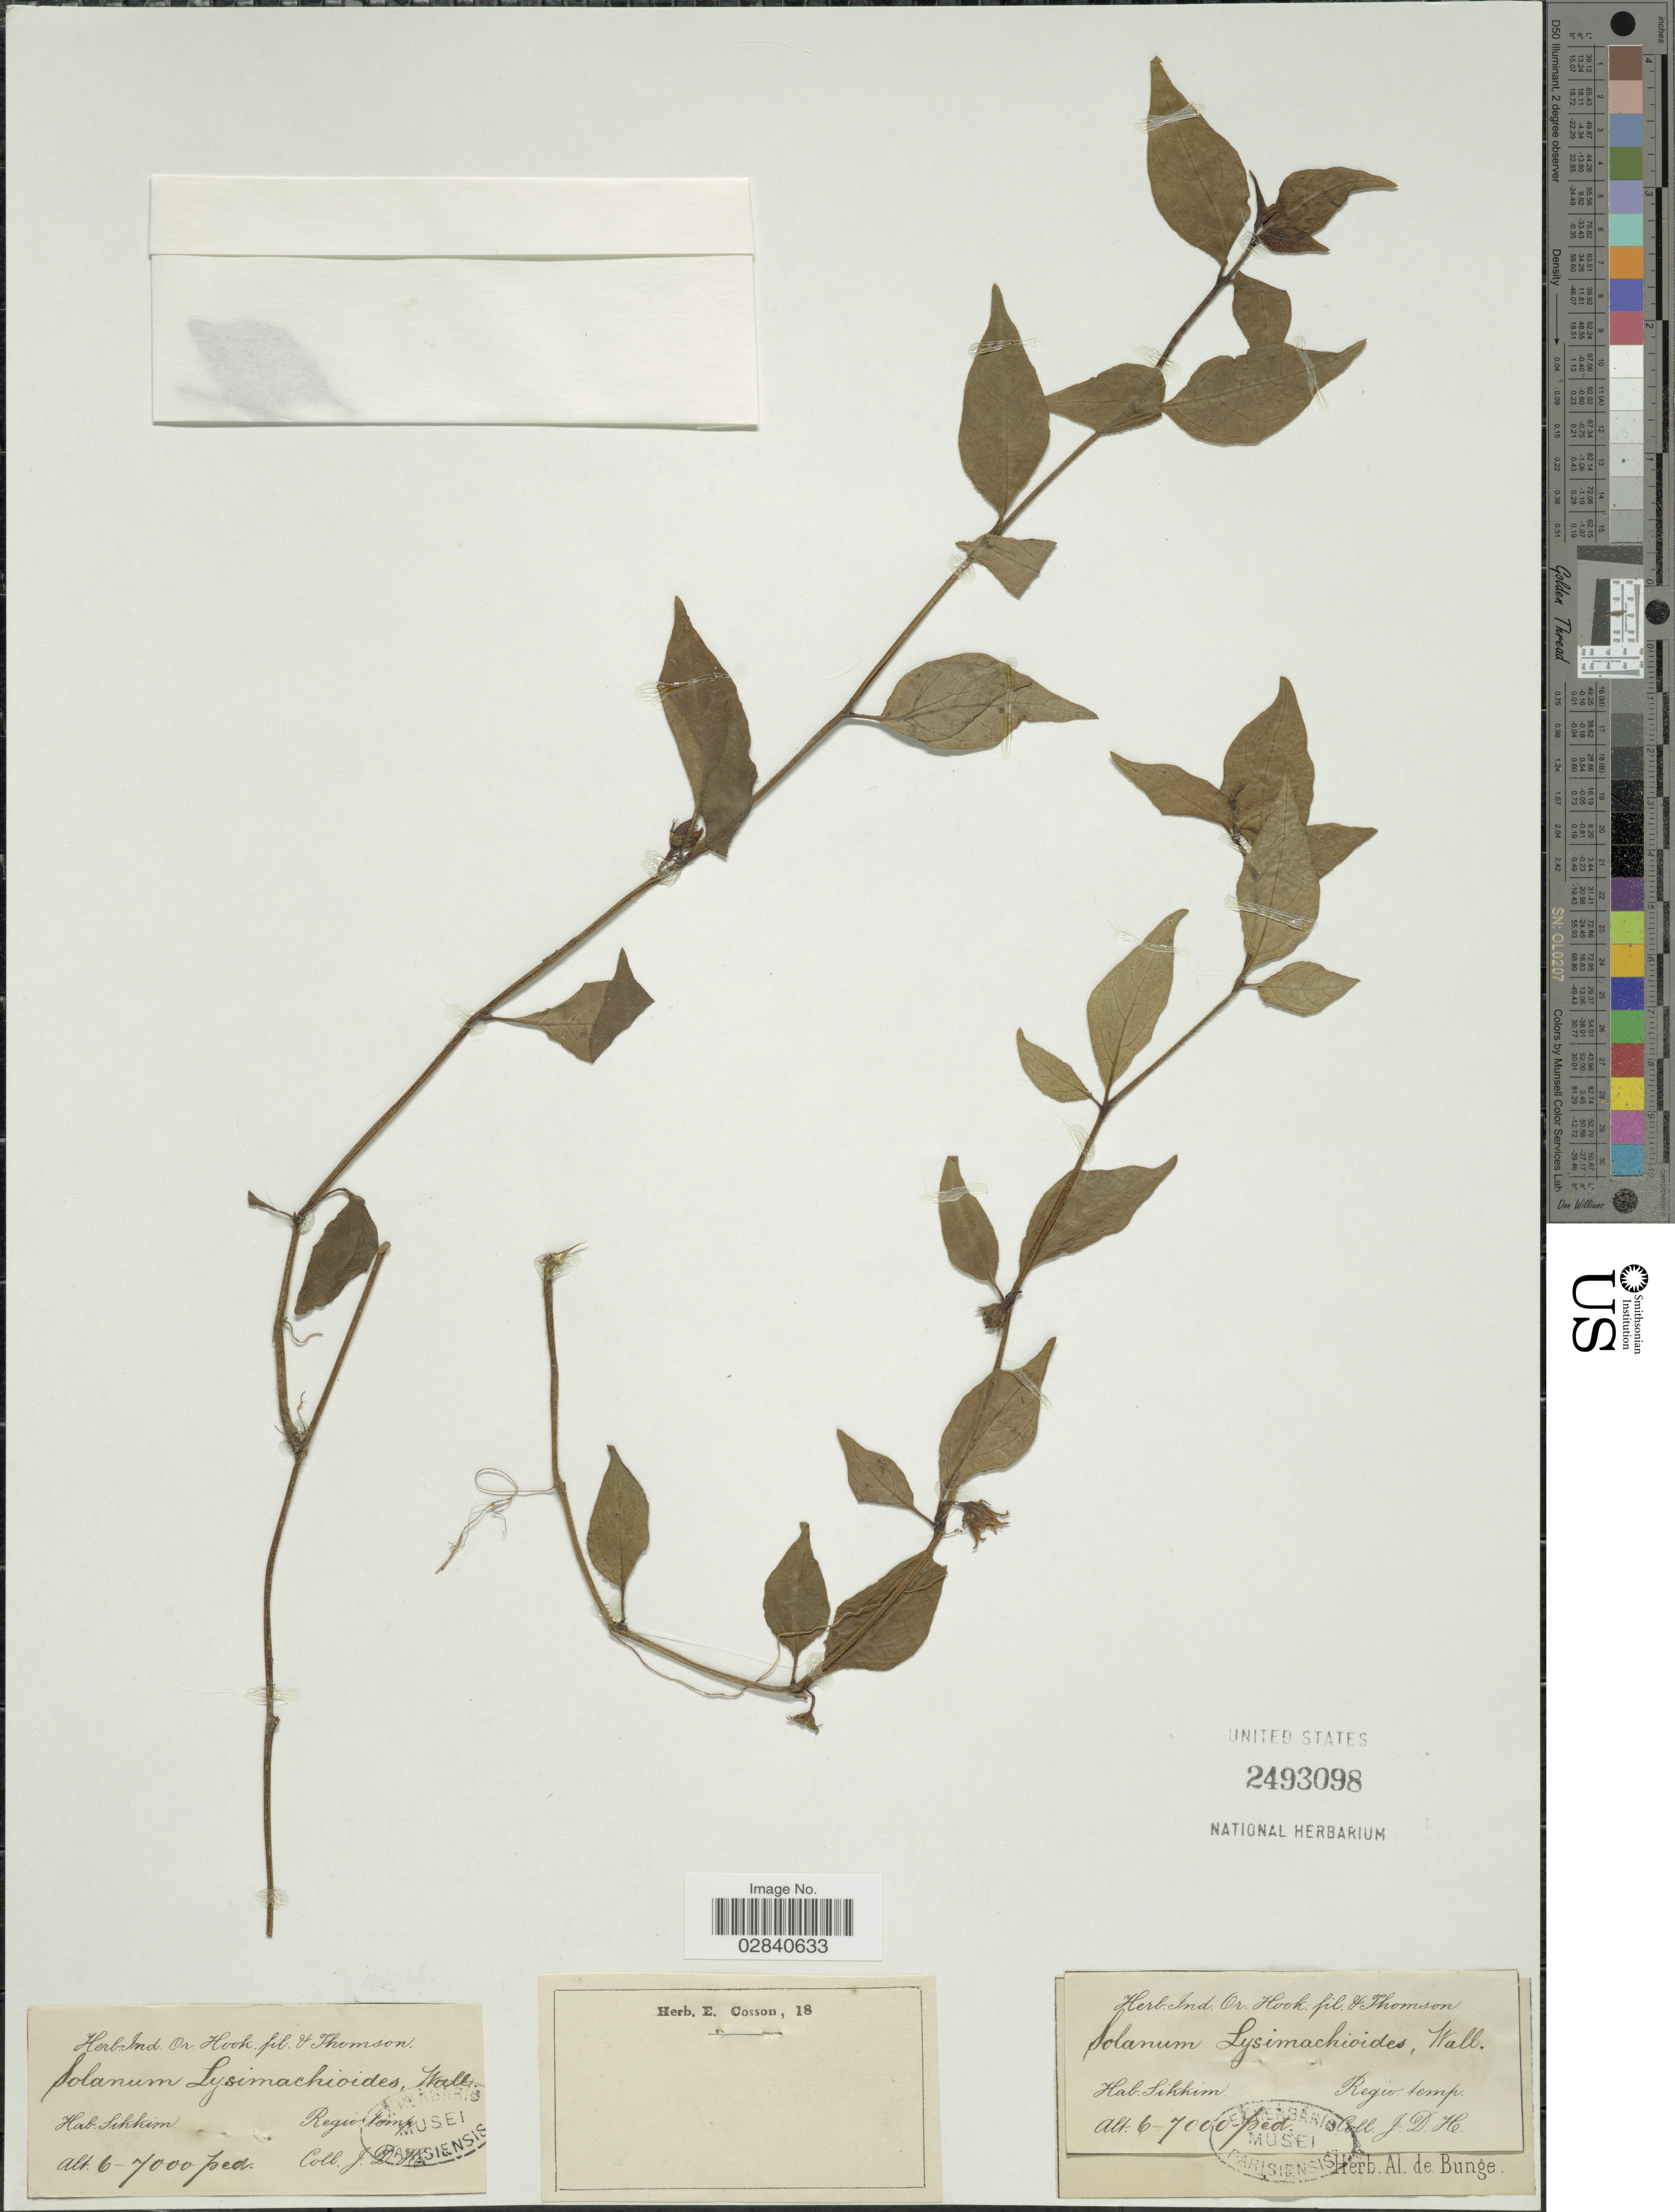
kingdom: Plantae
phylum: Tracheophyta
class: Magnoliopsida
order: Solanales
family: Solanaceae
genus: Lycianthes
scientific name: Lycianthes lysimachioides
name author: (Wall.) Bitter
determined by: Knapp, S. D.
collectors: J. D. Hooker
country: India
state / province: Sikkim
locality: Regio temp.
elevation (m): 1829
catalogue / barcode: US 2493098